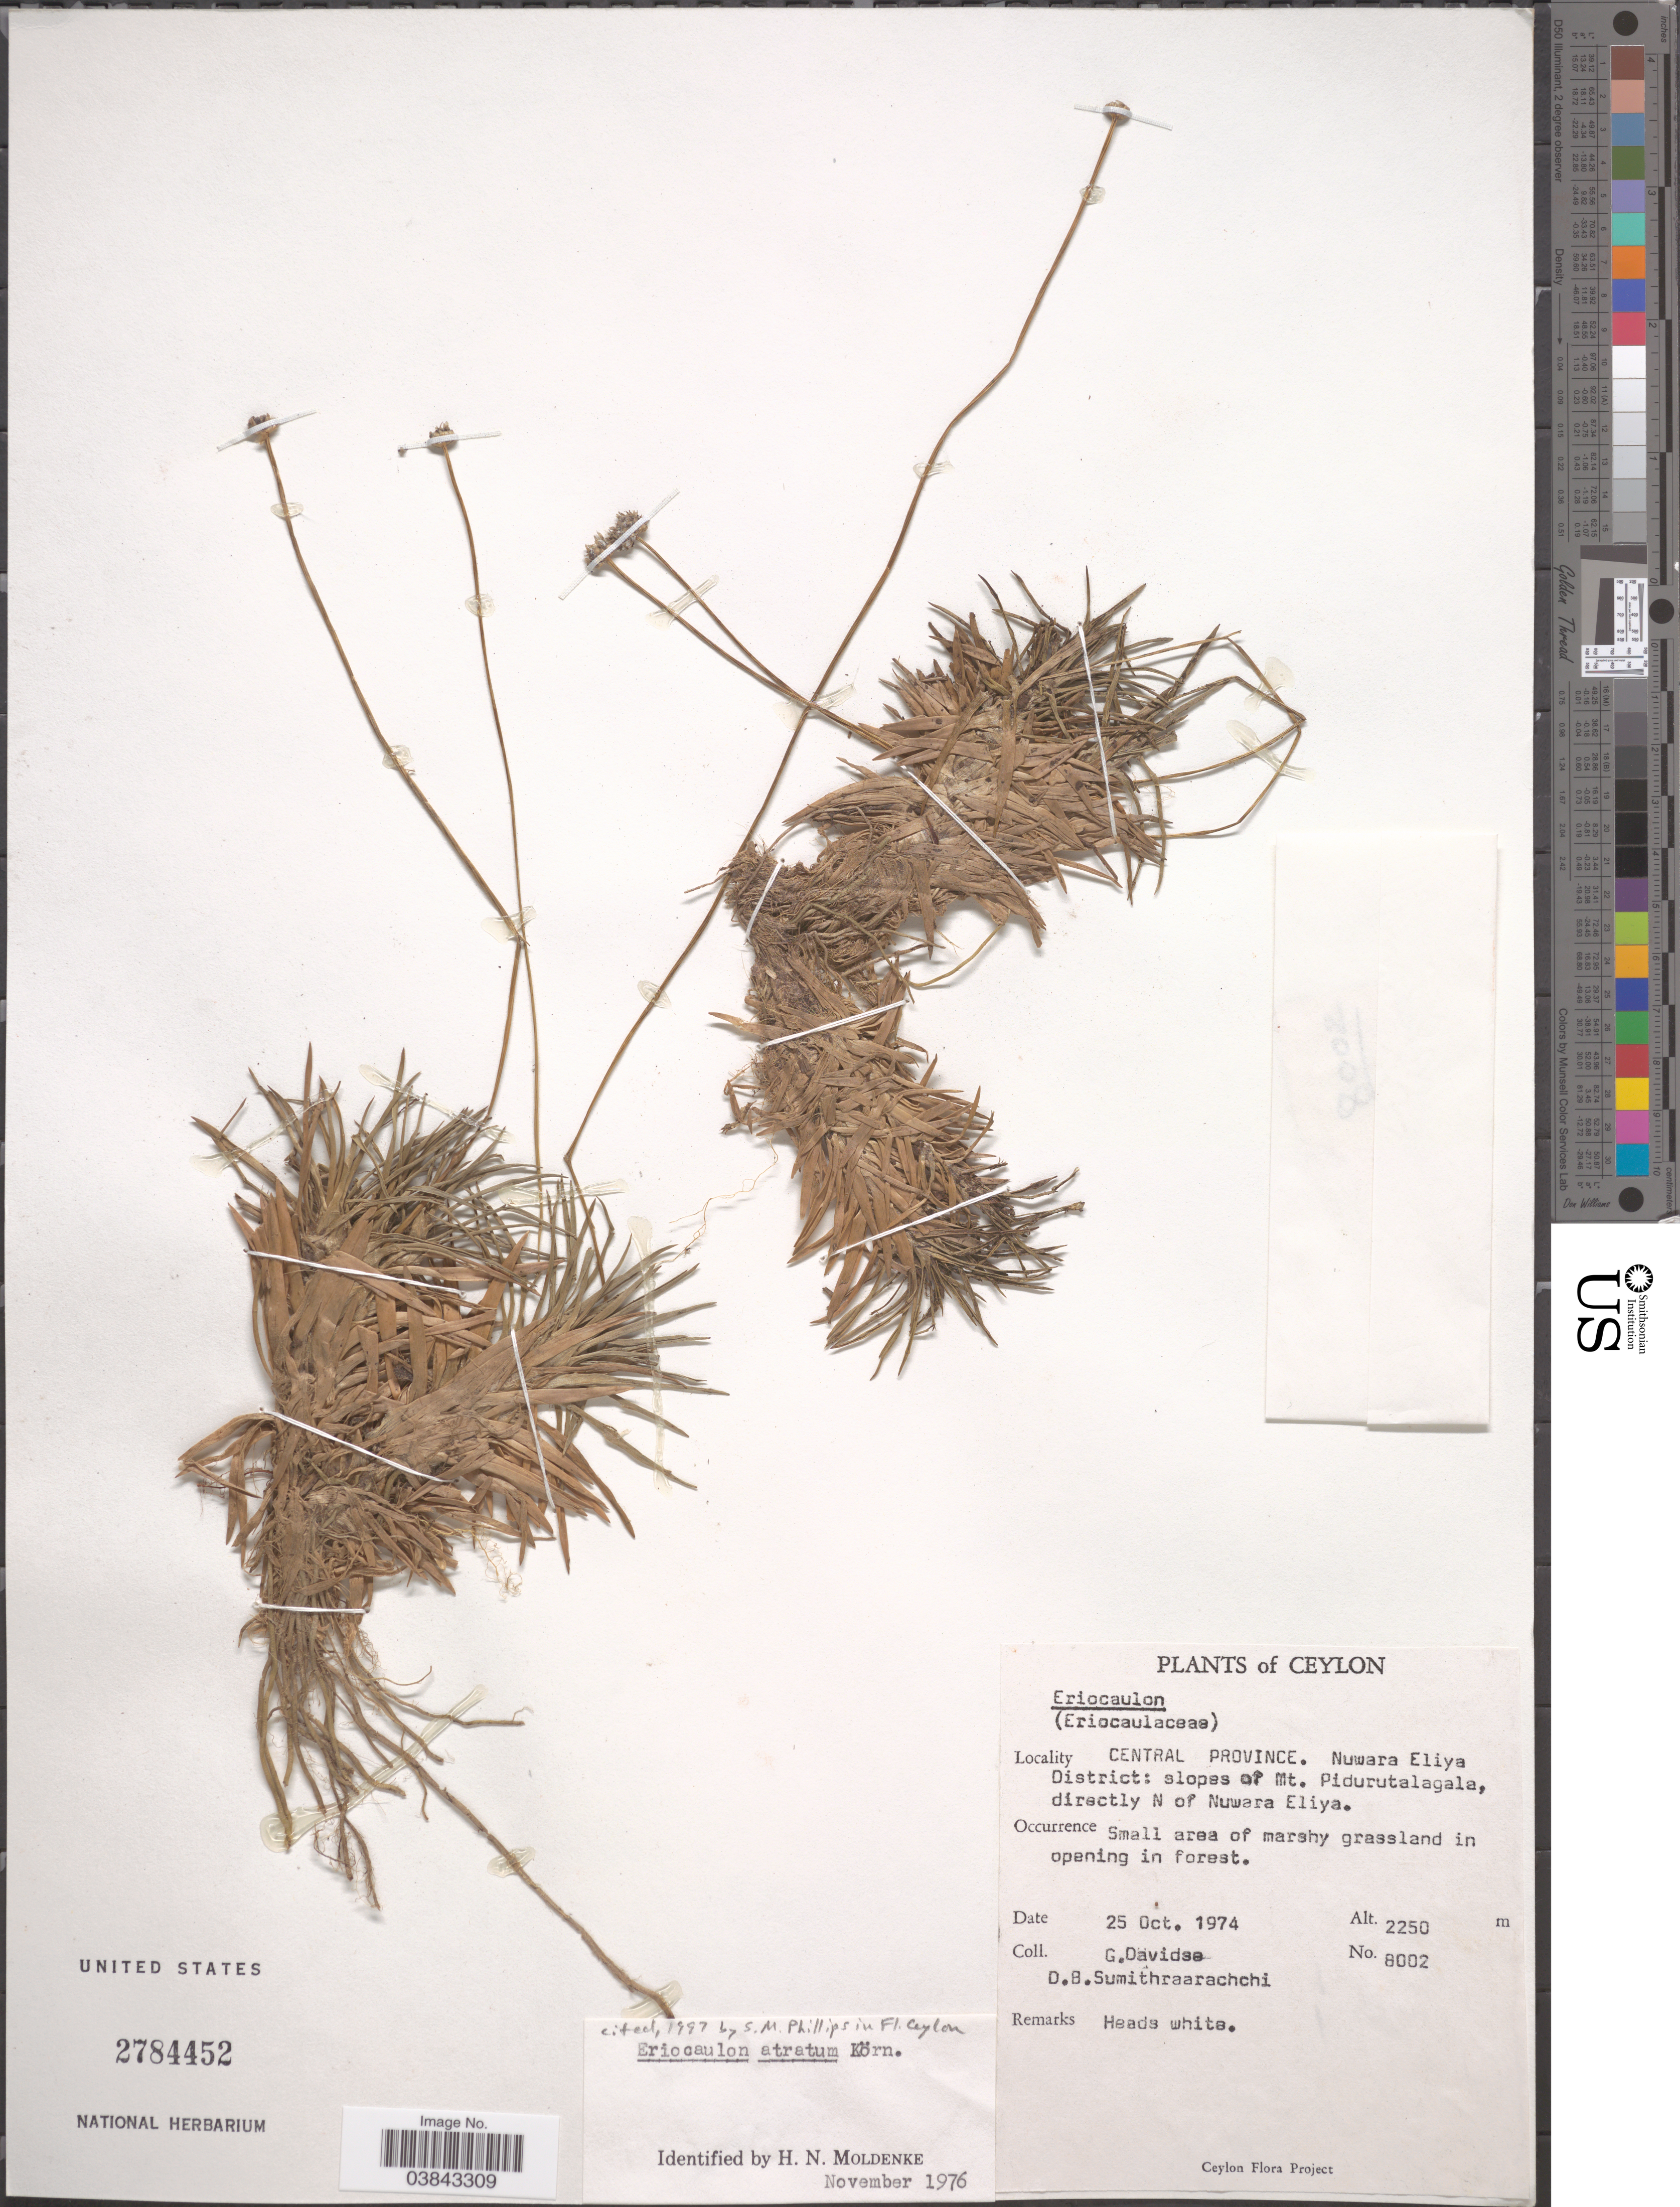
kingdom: Plantae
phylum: Tracheophyta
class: Liliopsida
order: Poales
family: Eriocaulaceae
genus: Eriocaulon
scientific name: Eriocaulon atratum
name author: Körn.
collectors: G. Davidse & D. B. Sumithraarachchi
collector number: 8002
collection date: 1974-10-25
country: Sri Lanka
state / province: Central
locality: Ceylon. Central Province. Nuwara Eliya District: slopes of Mt. Pidurutalagala, directly N. of Nuwara Eliya.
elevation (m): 2250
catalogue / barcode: US 2784452